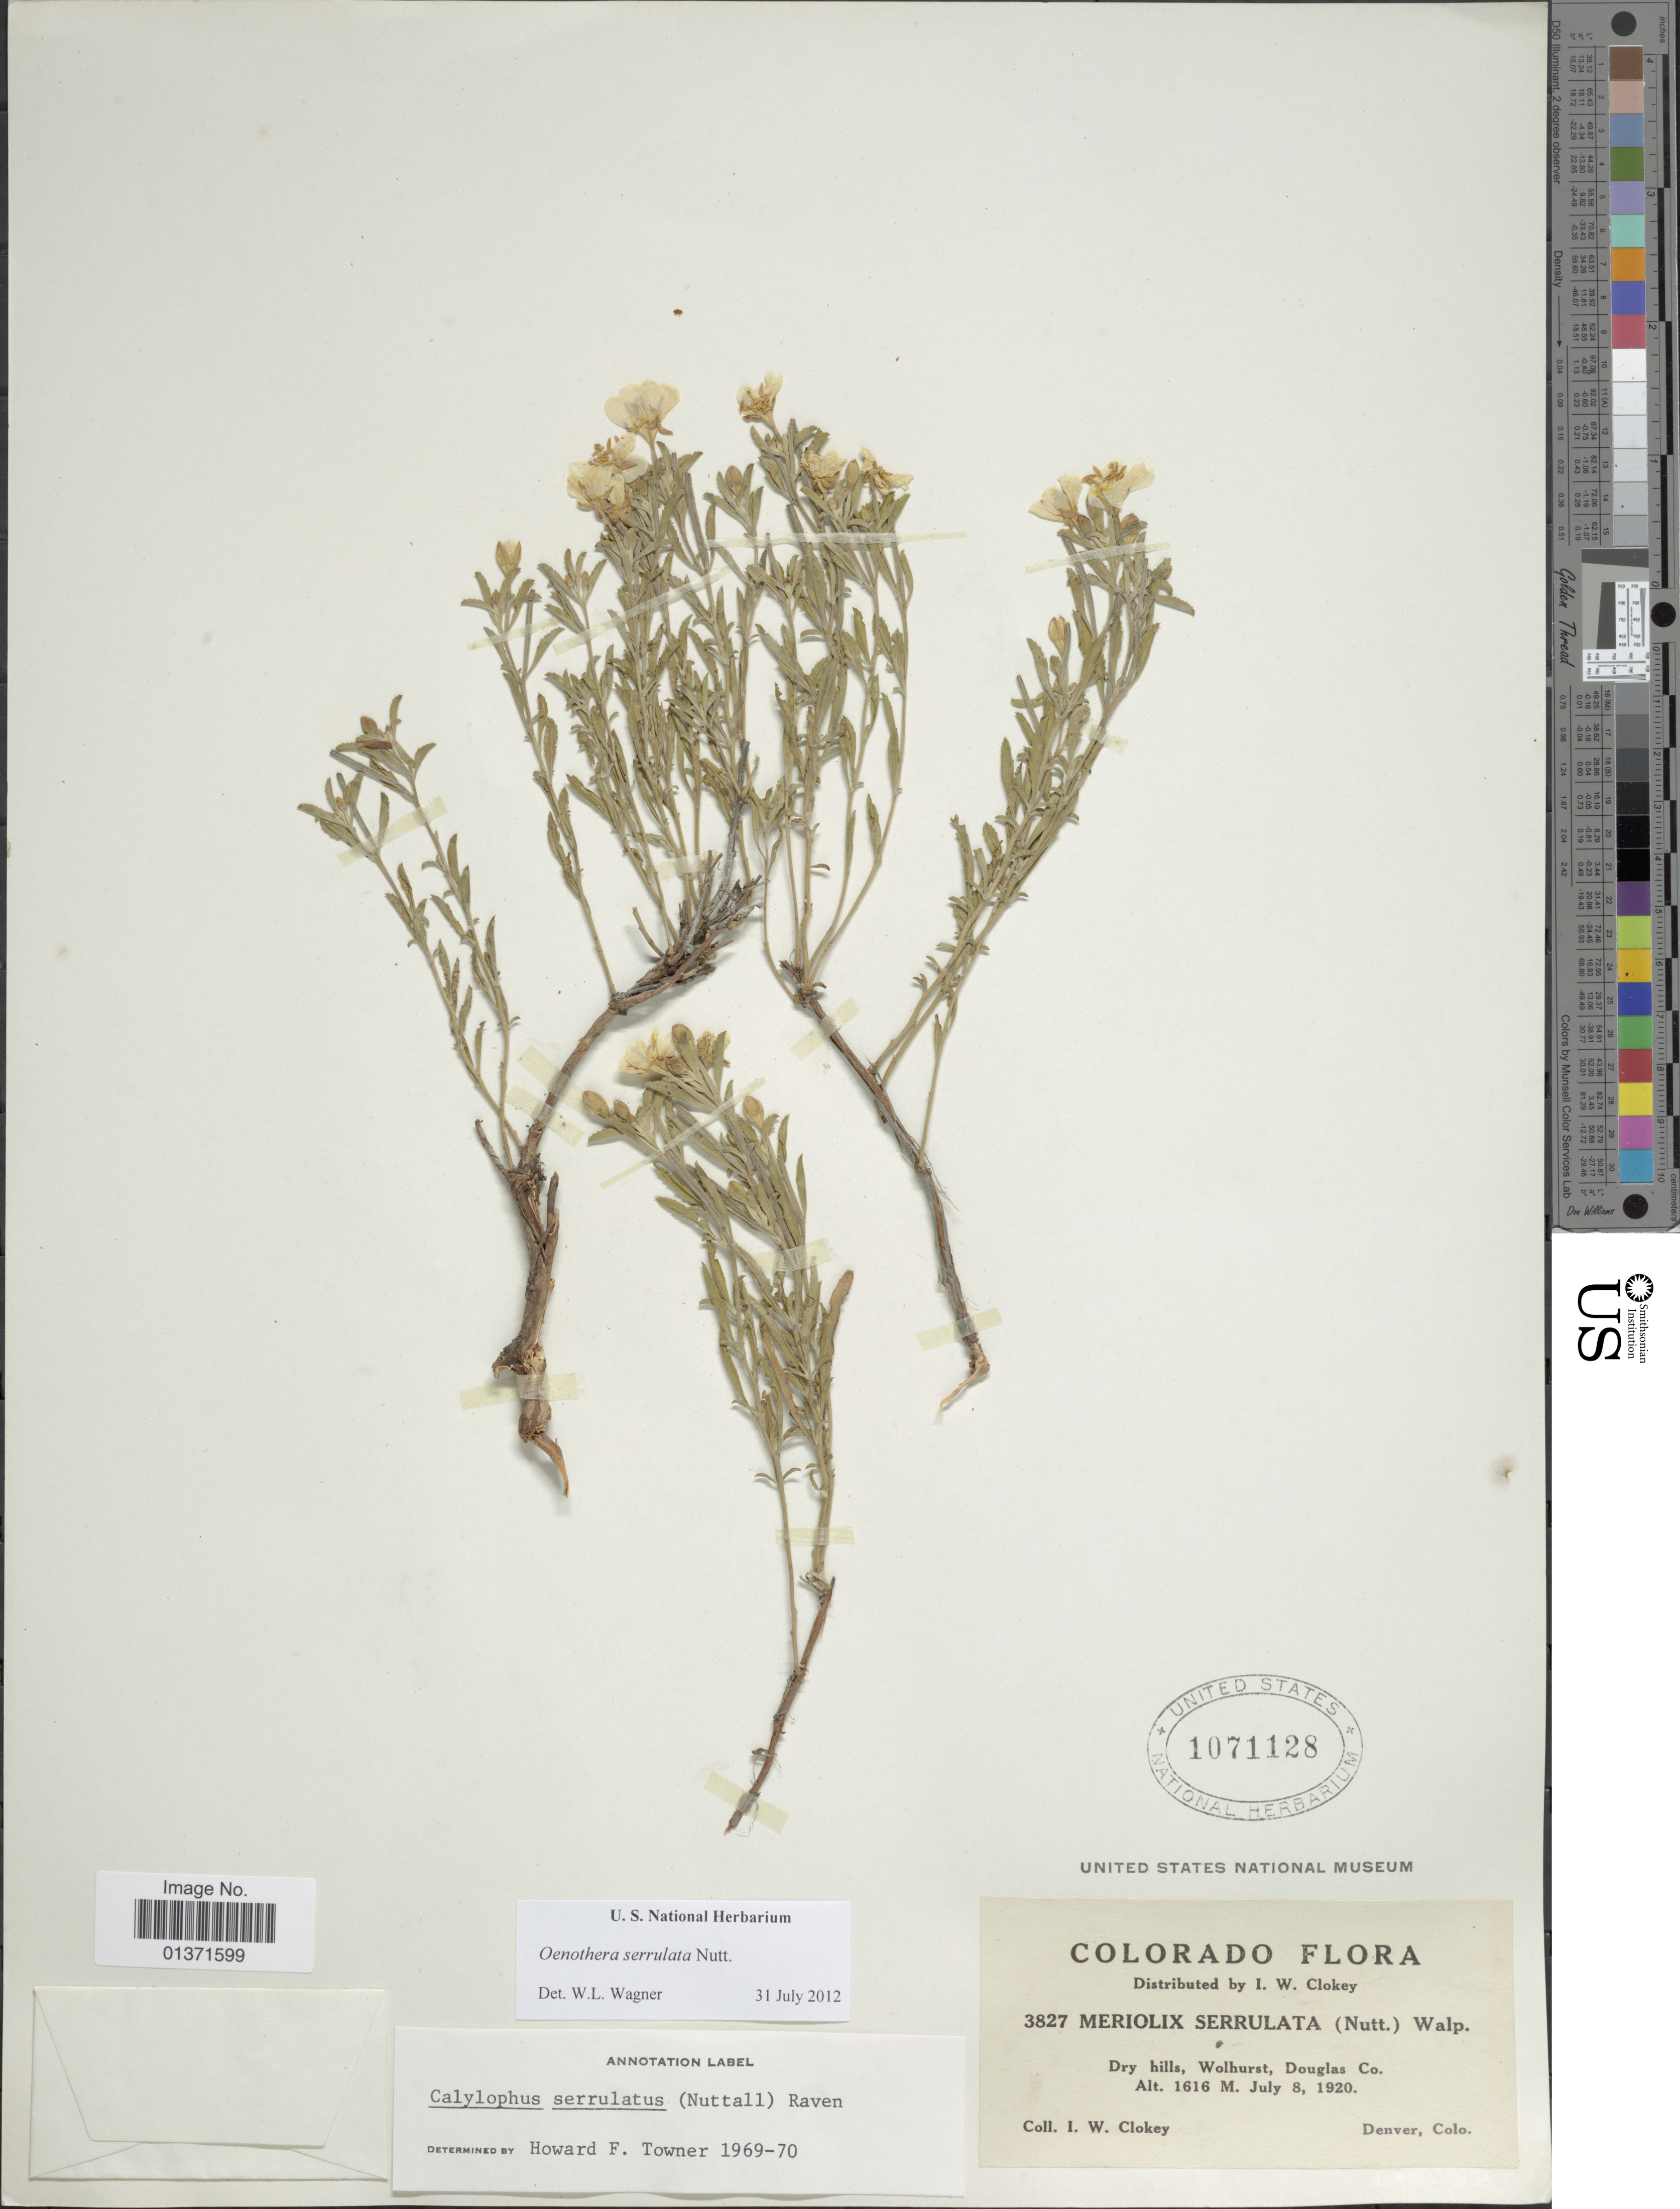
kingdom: Plantae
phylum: Tracheophyta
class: Magnoliopsida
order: Myrtales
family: Onagraceae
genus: Oenothera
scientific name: Oenothera serrulata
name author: Nutt.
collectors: I. W. Clokey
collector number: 3827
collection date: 1920-07-08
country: United States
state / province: Colorado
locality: Wolhurst, Douglas Co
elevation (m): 1616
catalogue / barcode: US 1071128